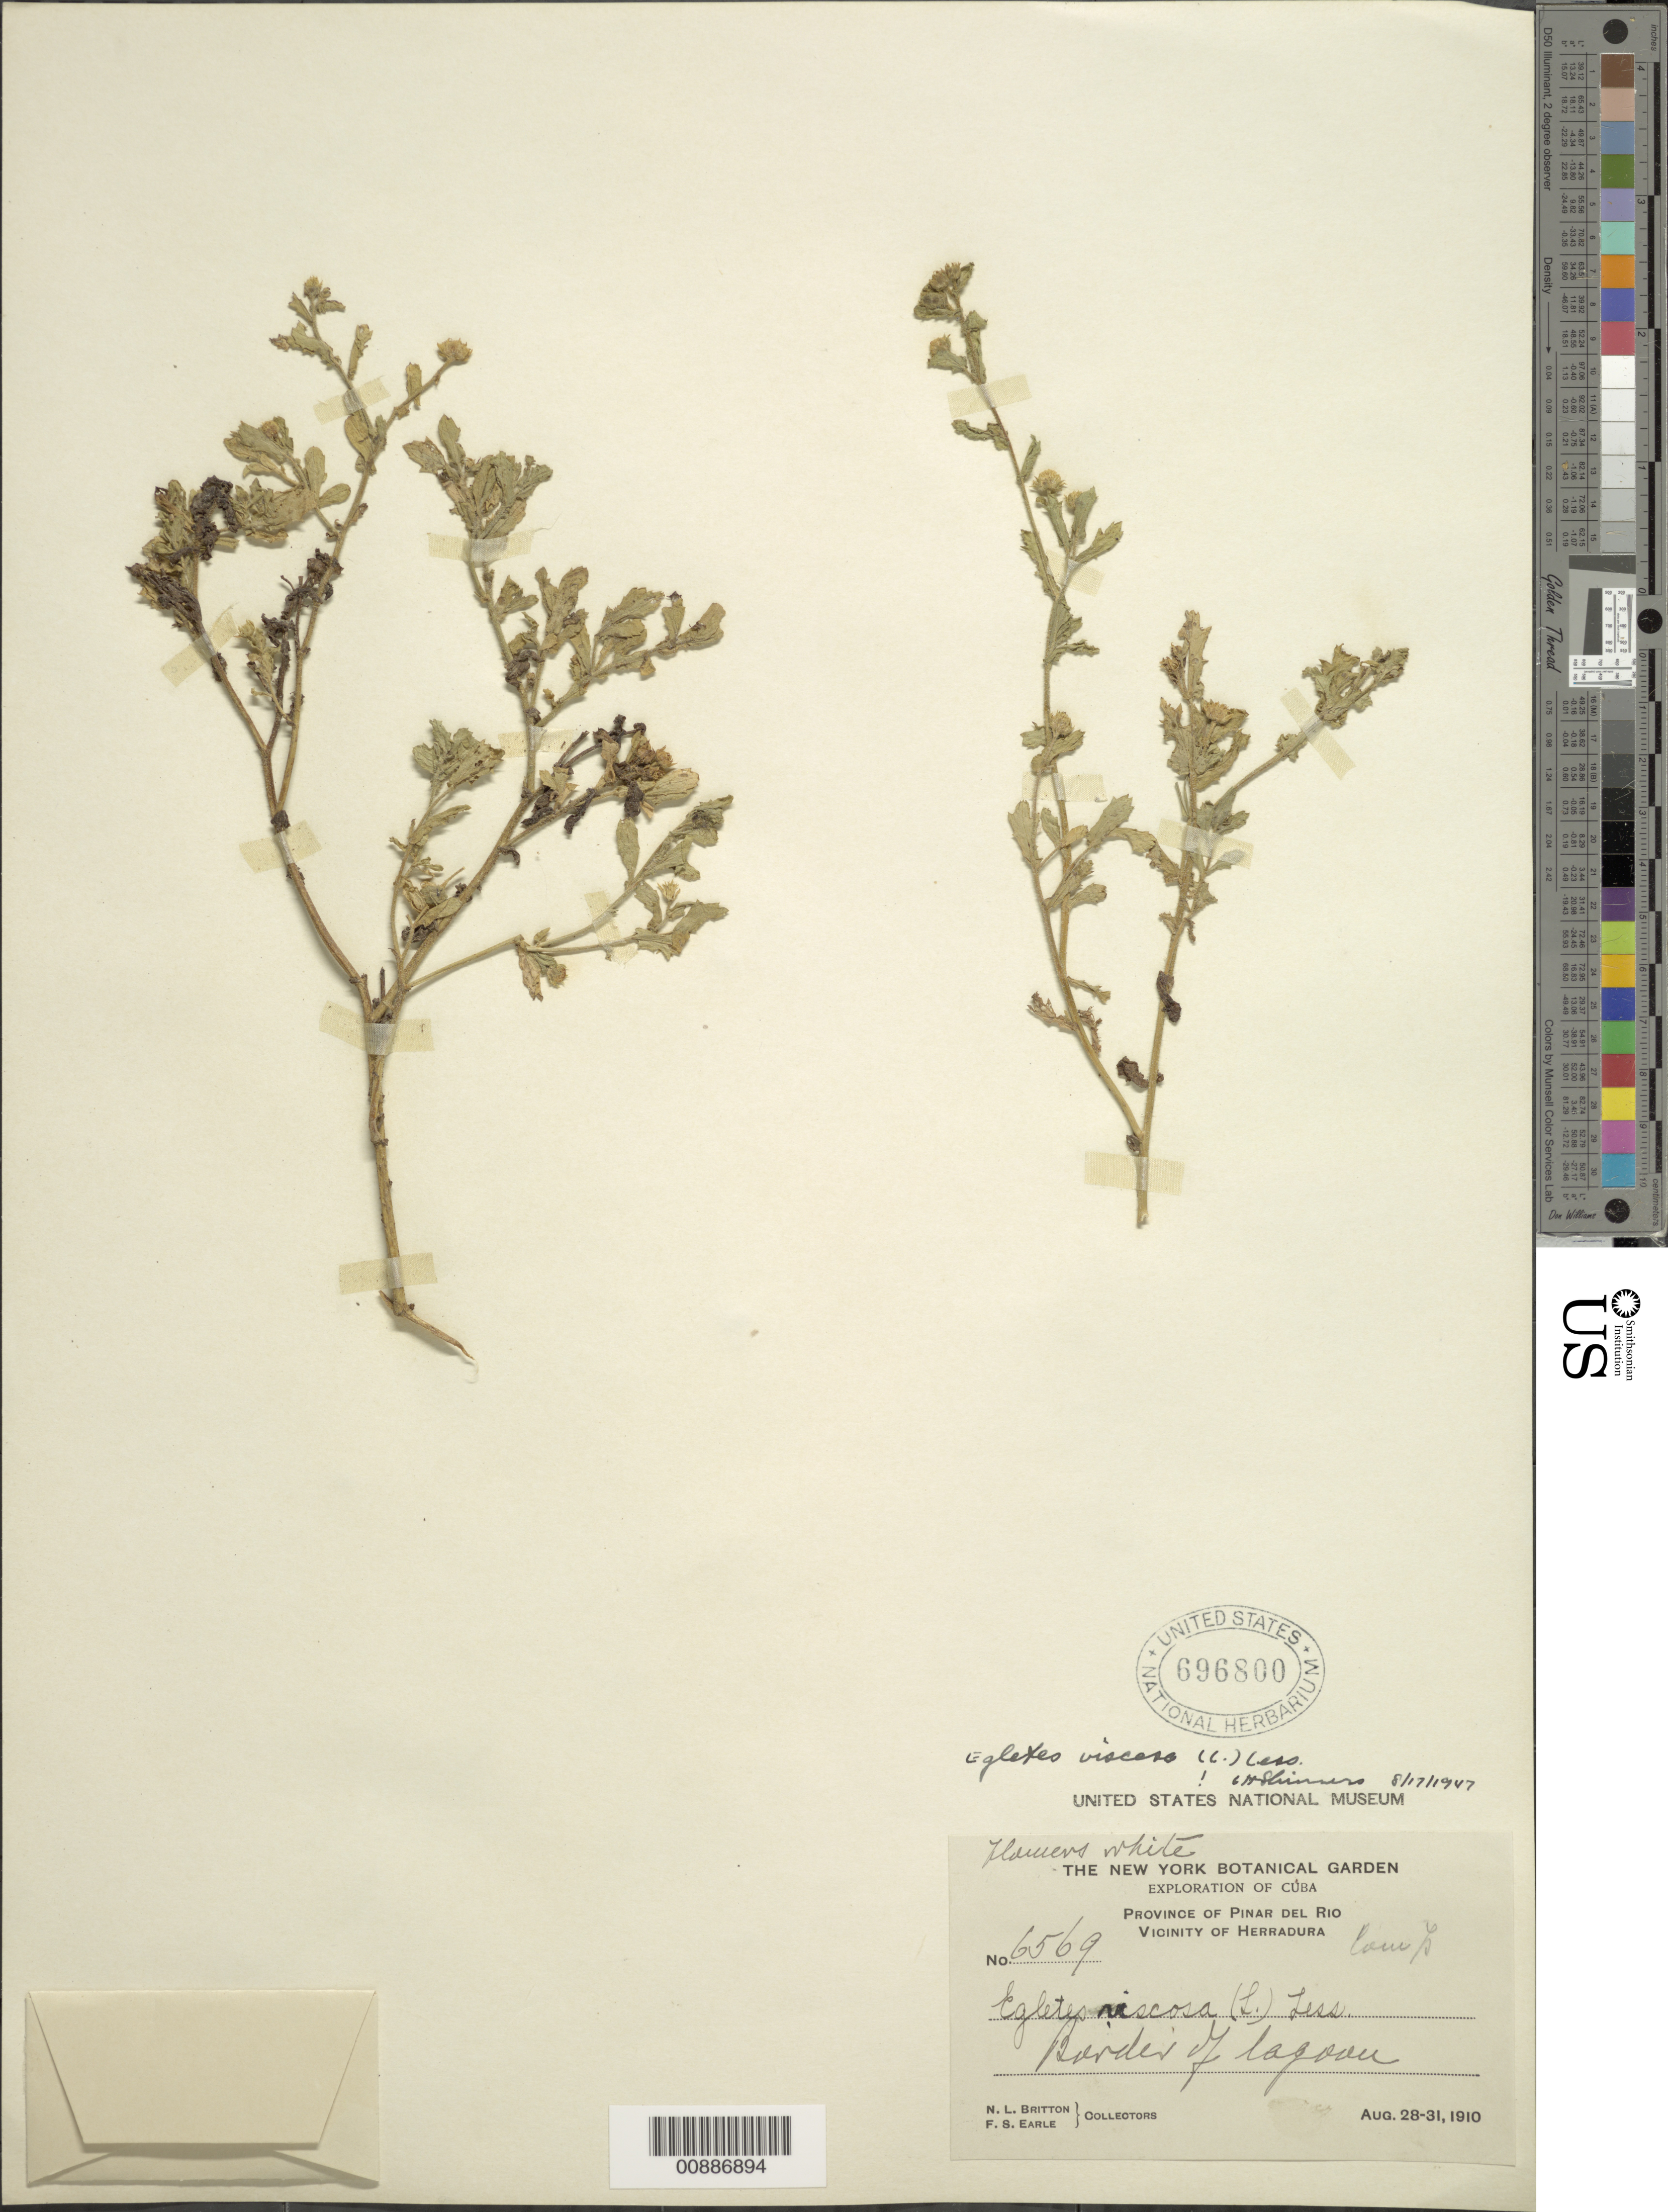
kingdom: Plantae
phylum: Tracheophyta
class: Magnoliopsida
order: Asterales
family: Asteraceae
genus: Egletes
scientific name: Egletes viscosa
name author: (L.) Less.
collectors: N. Britton & F. S. Earle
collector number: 6569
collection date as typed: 28 Aug 1910 to 31 Aug 1910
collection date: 1910-08-28/1910-08-31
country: Cuba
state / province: Pinar del Río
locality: Vicinity of Herradura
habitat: Border of lagoon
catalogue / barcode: US 696800